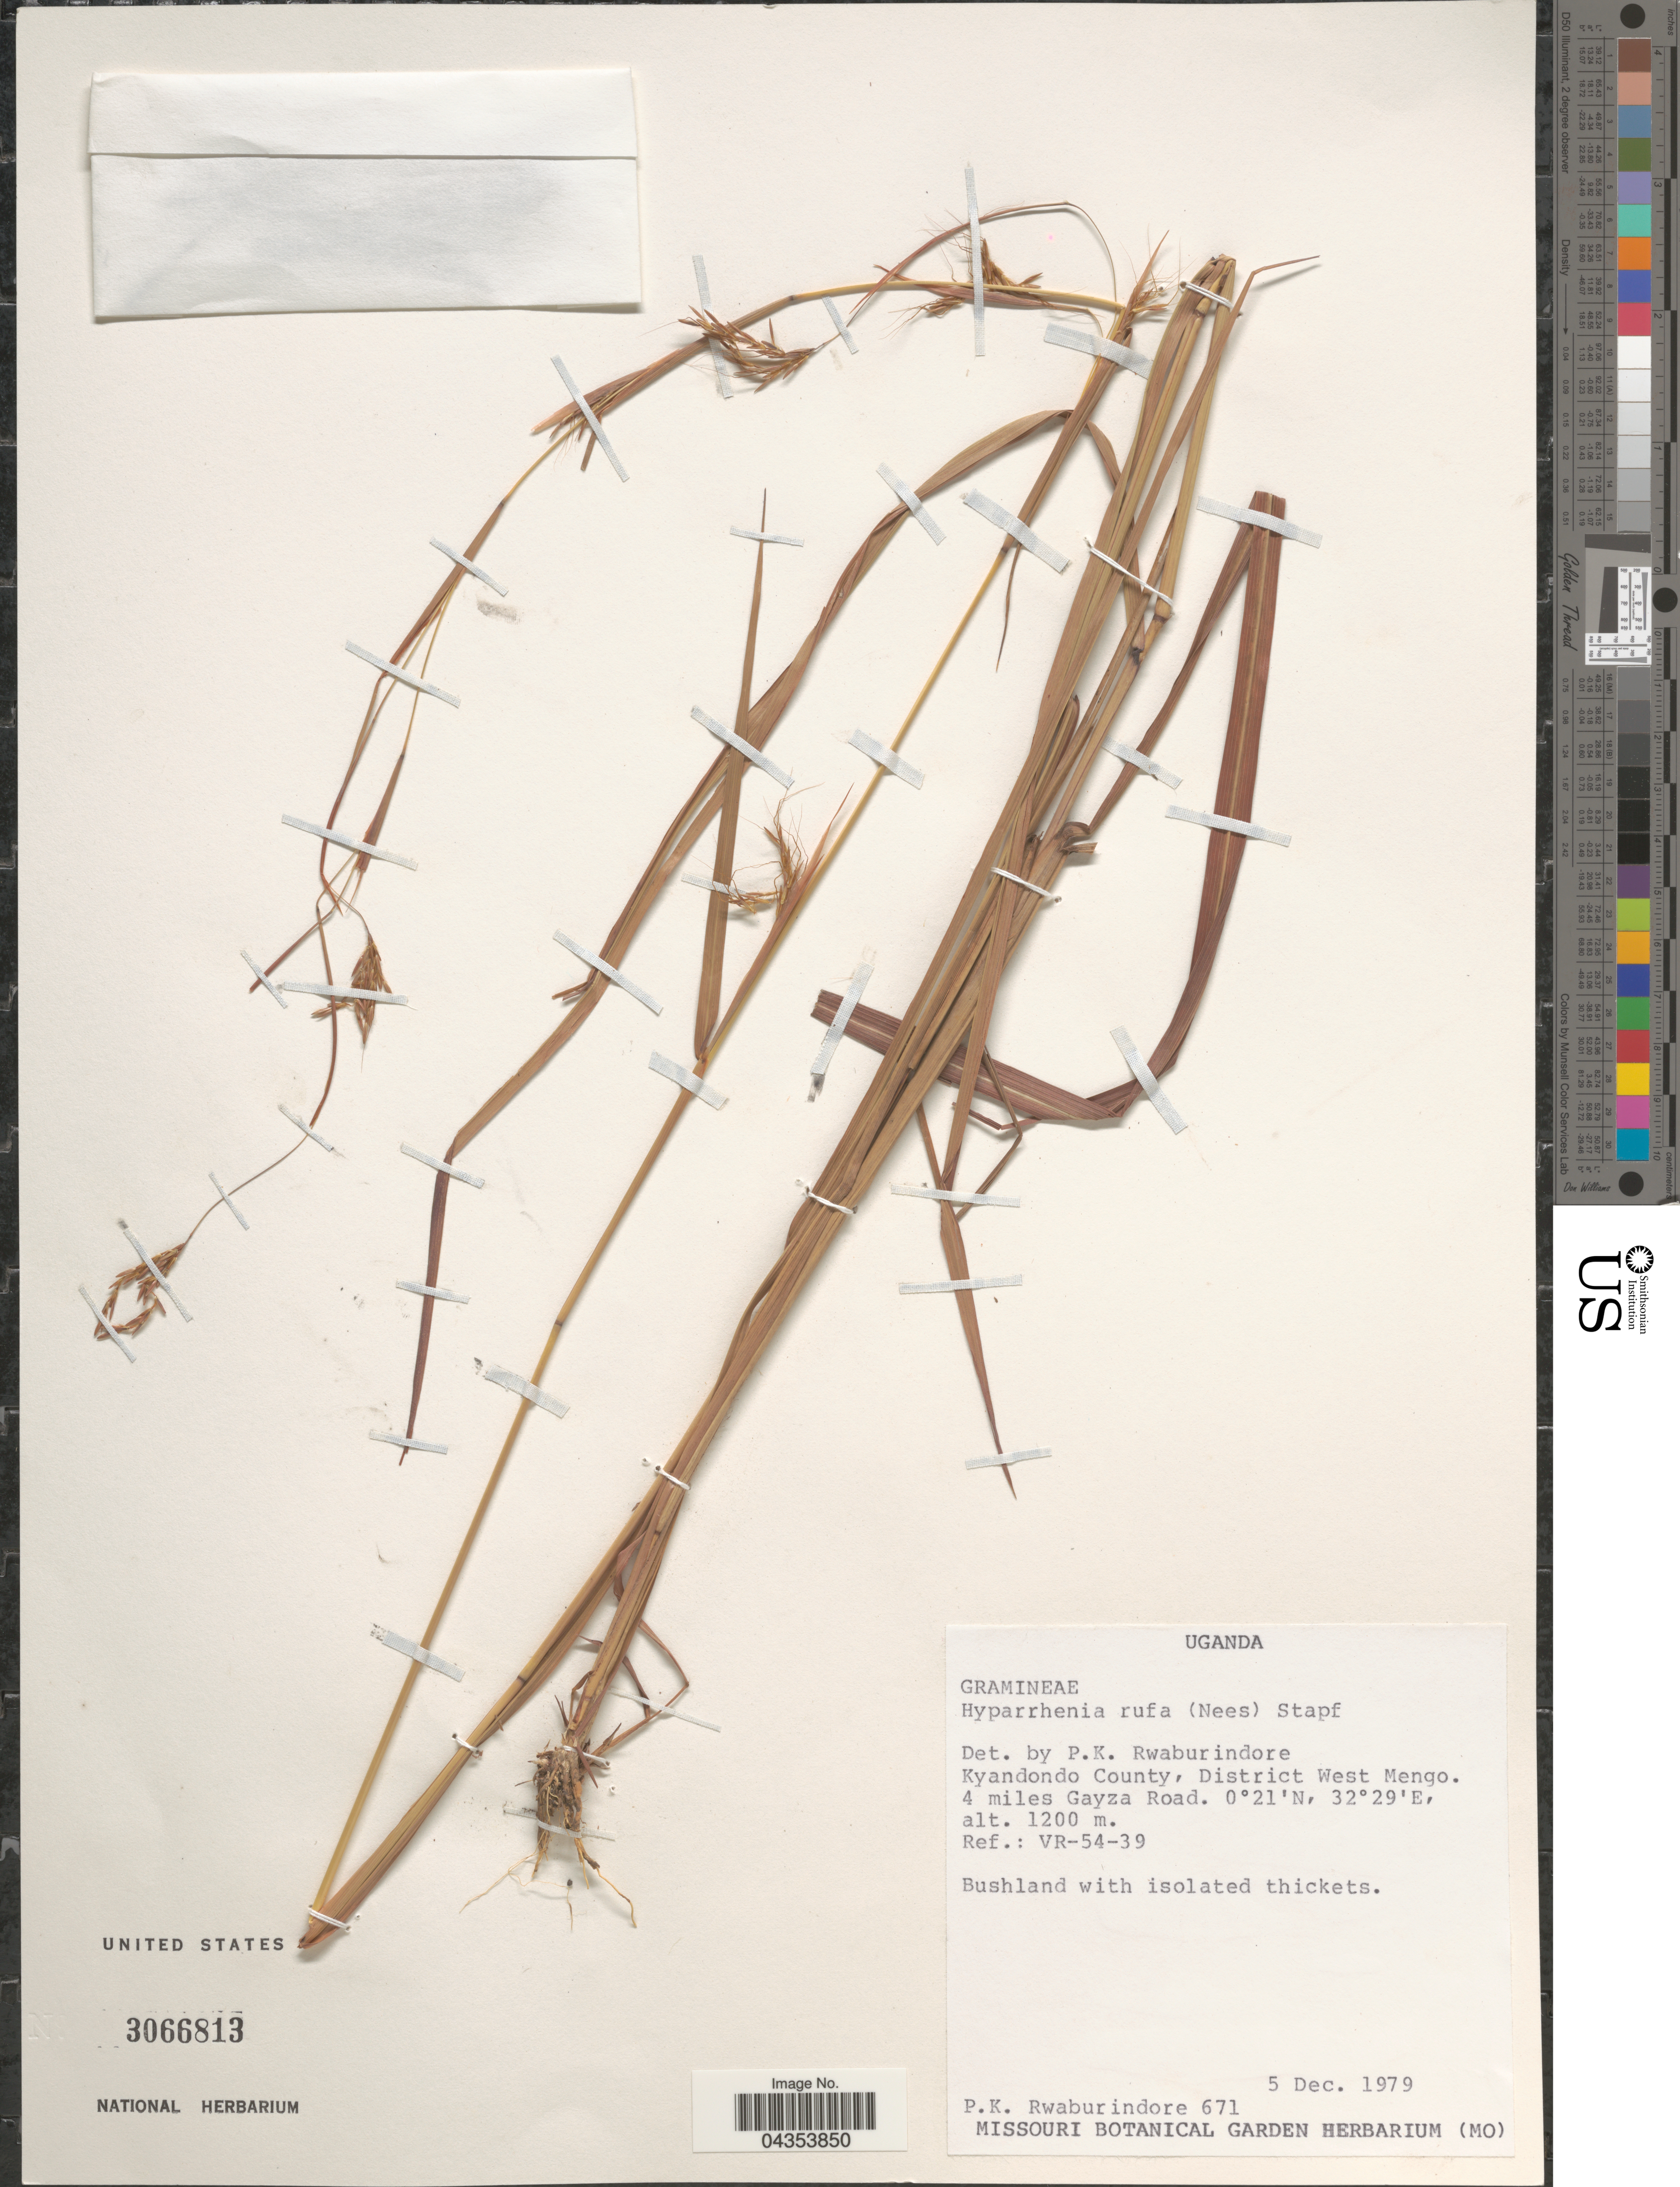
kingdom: Plantae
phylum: Tracheophyta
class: Liliopsida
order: Poales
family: Poaceae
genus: Hyparrhenia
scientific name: Hyparrhenia rufa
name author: (Nees) Stapf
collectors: P. Rwaburindore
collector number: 671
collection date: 1979-12-05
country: Uganda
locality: Kyandondo County, District West Mengo. 4 miles Gayza Road. Ref.: VR-54-39.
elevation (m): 1200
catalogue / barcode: US 3066813